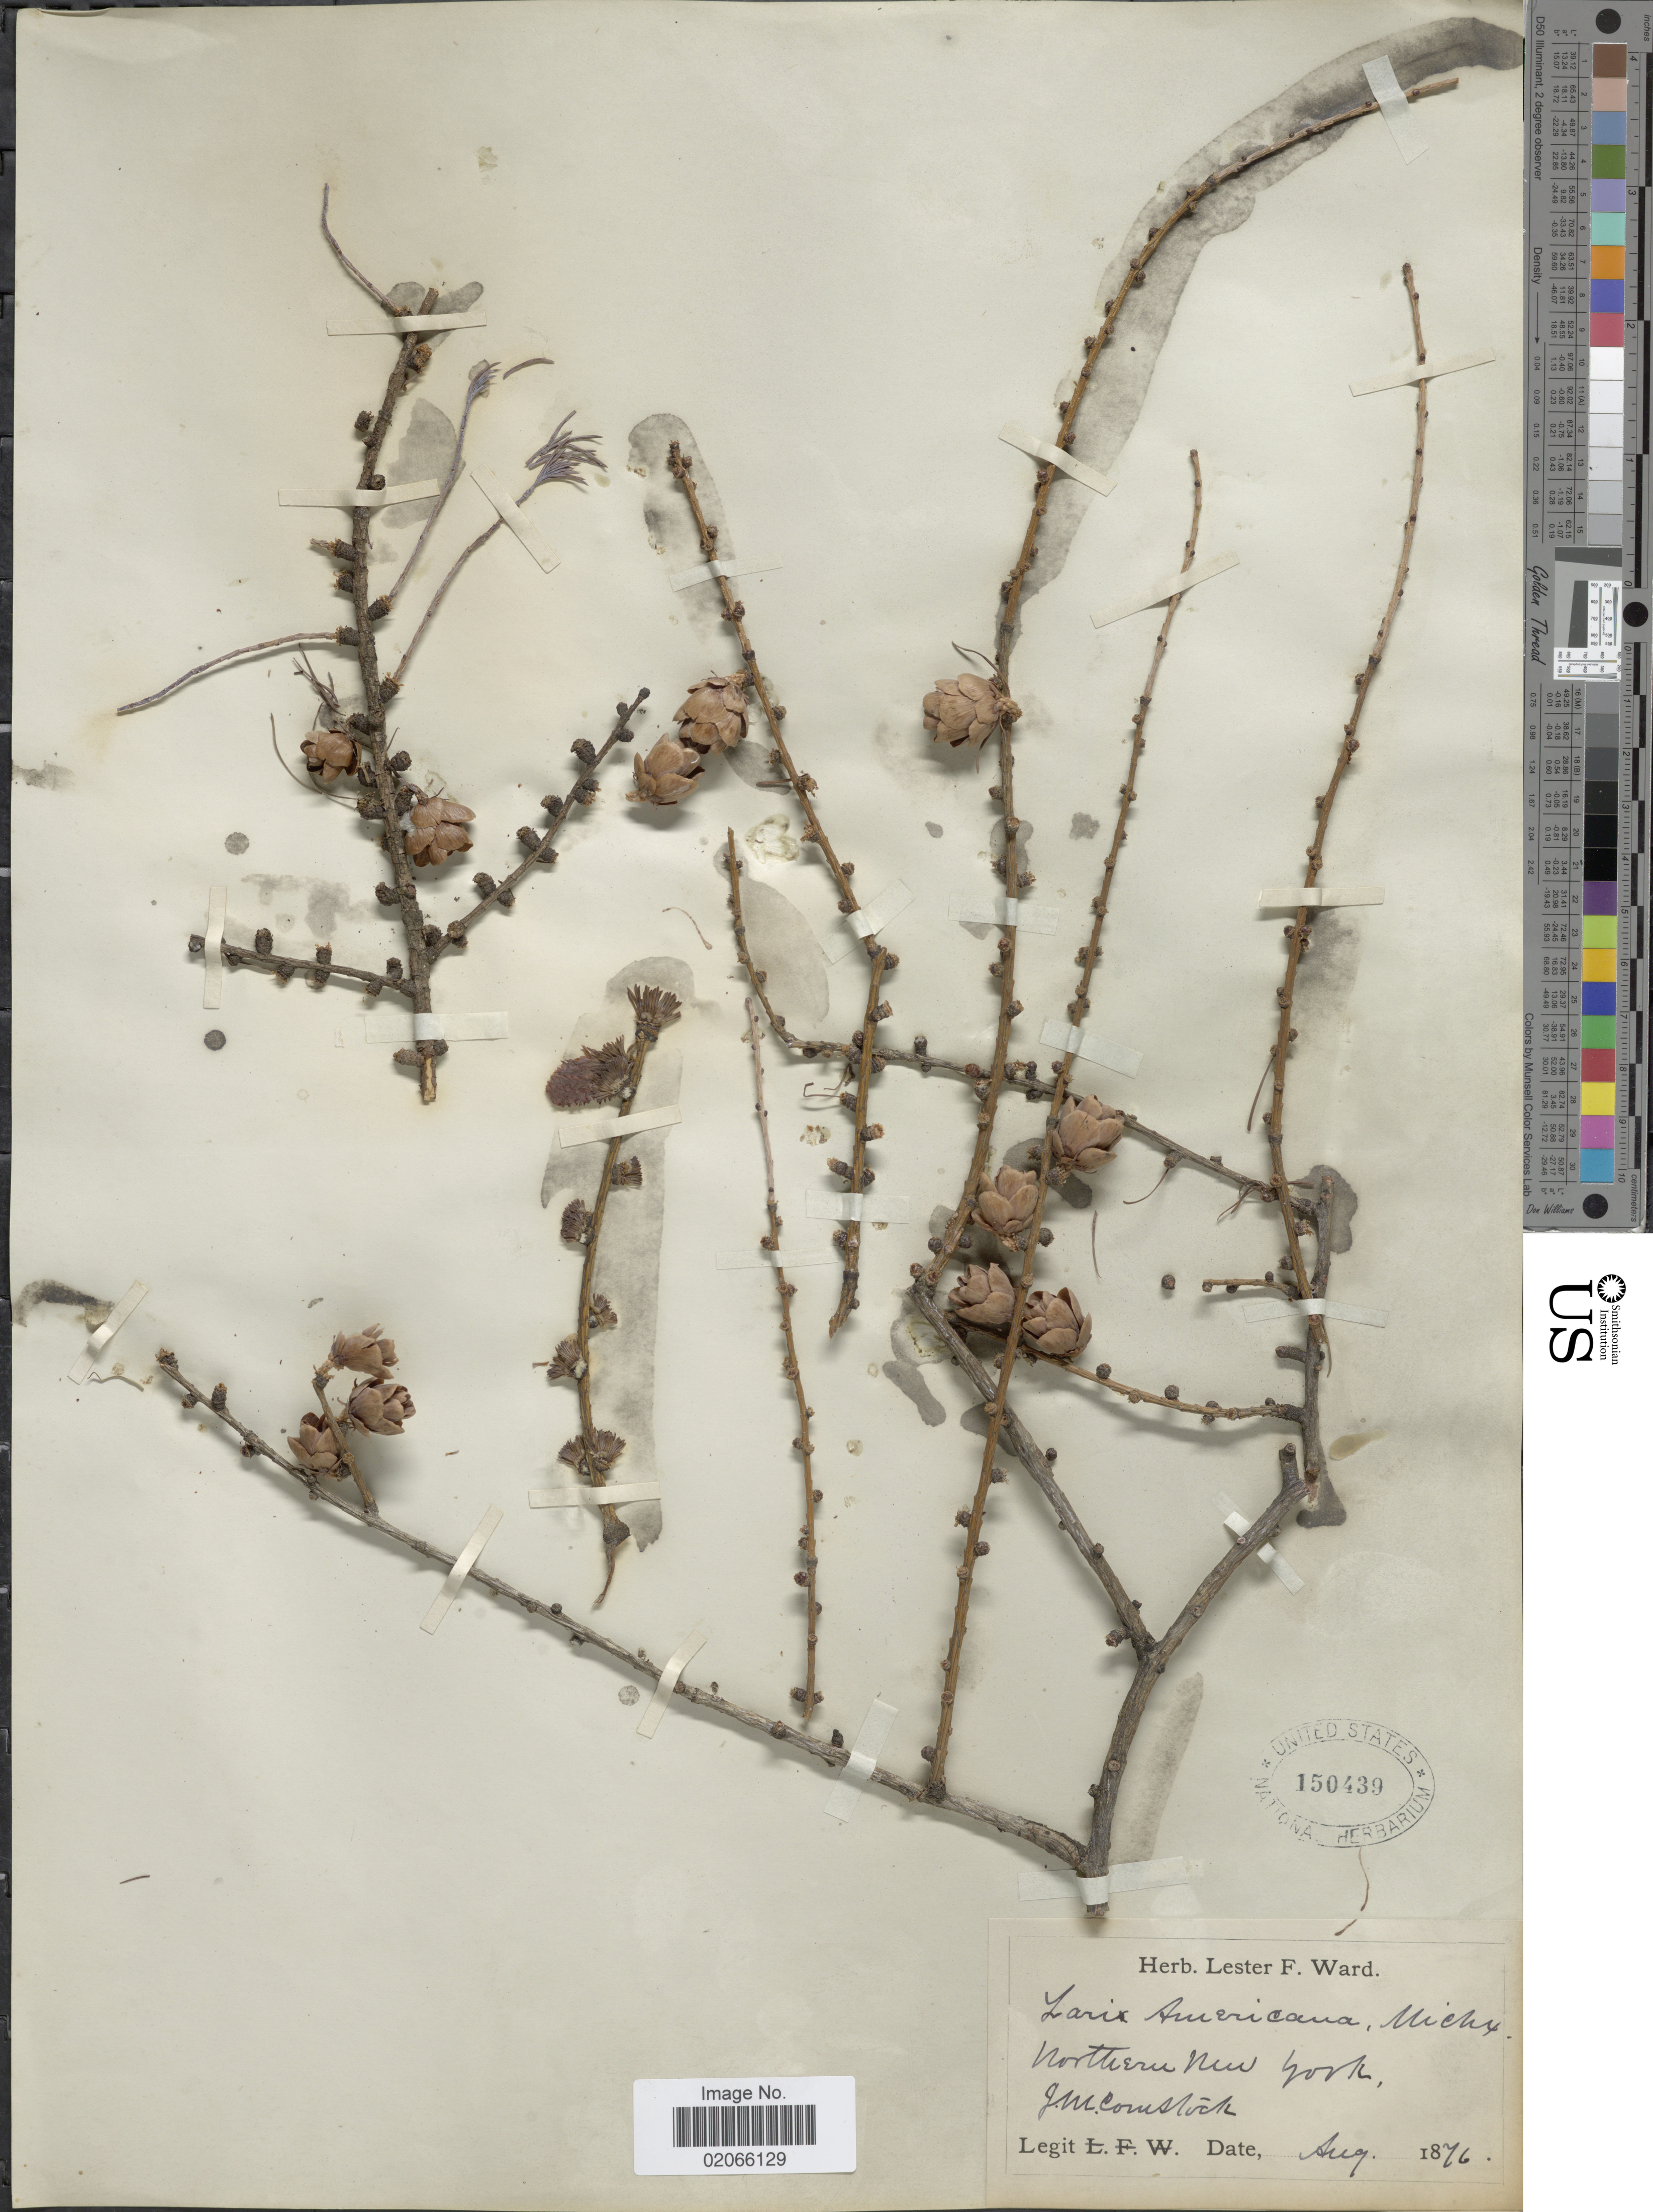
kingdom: Plantae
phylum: Tracheophyta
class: Pinopsida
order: Pinales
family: Pinaceae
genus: Larix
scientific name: Larix laricina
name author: (Du Roi) K. Koch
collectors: J. Comstock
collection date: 1876-08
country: United States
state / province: New York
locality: Northern New York. Shores Sylvia Lake. Fowler.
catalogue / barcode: US 150439